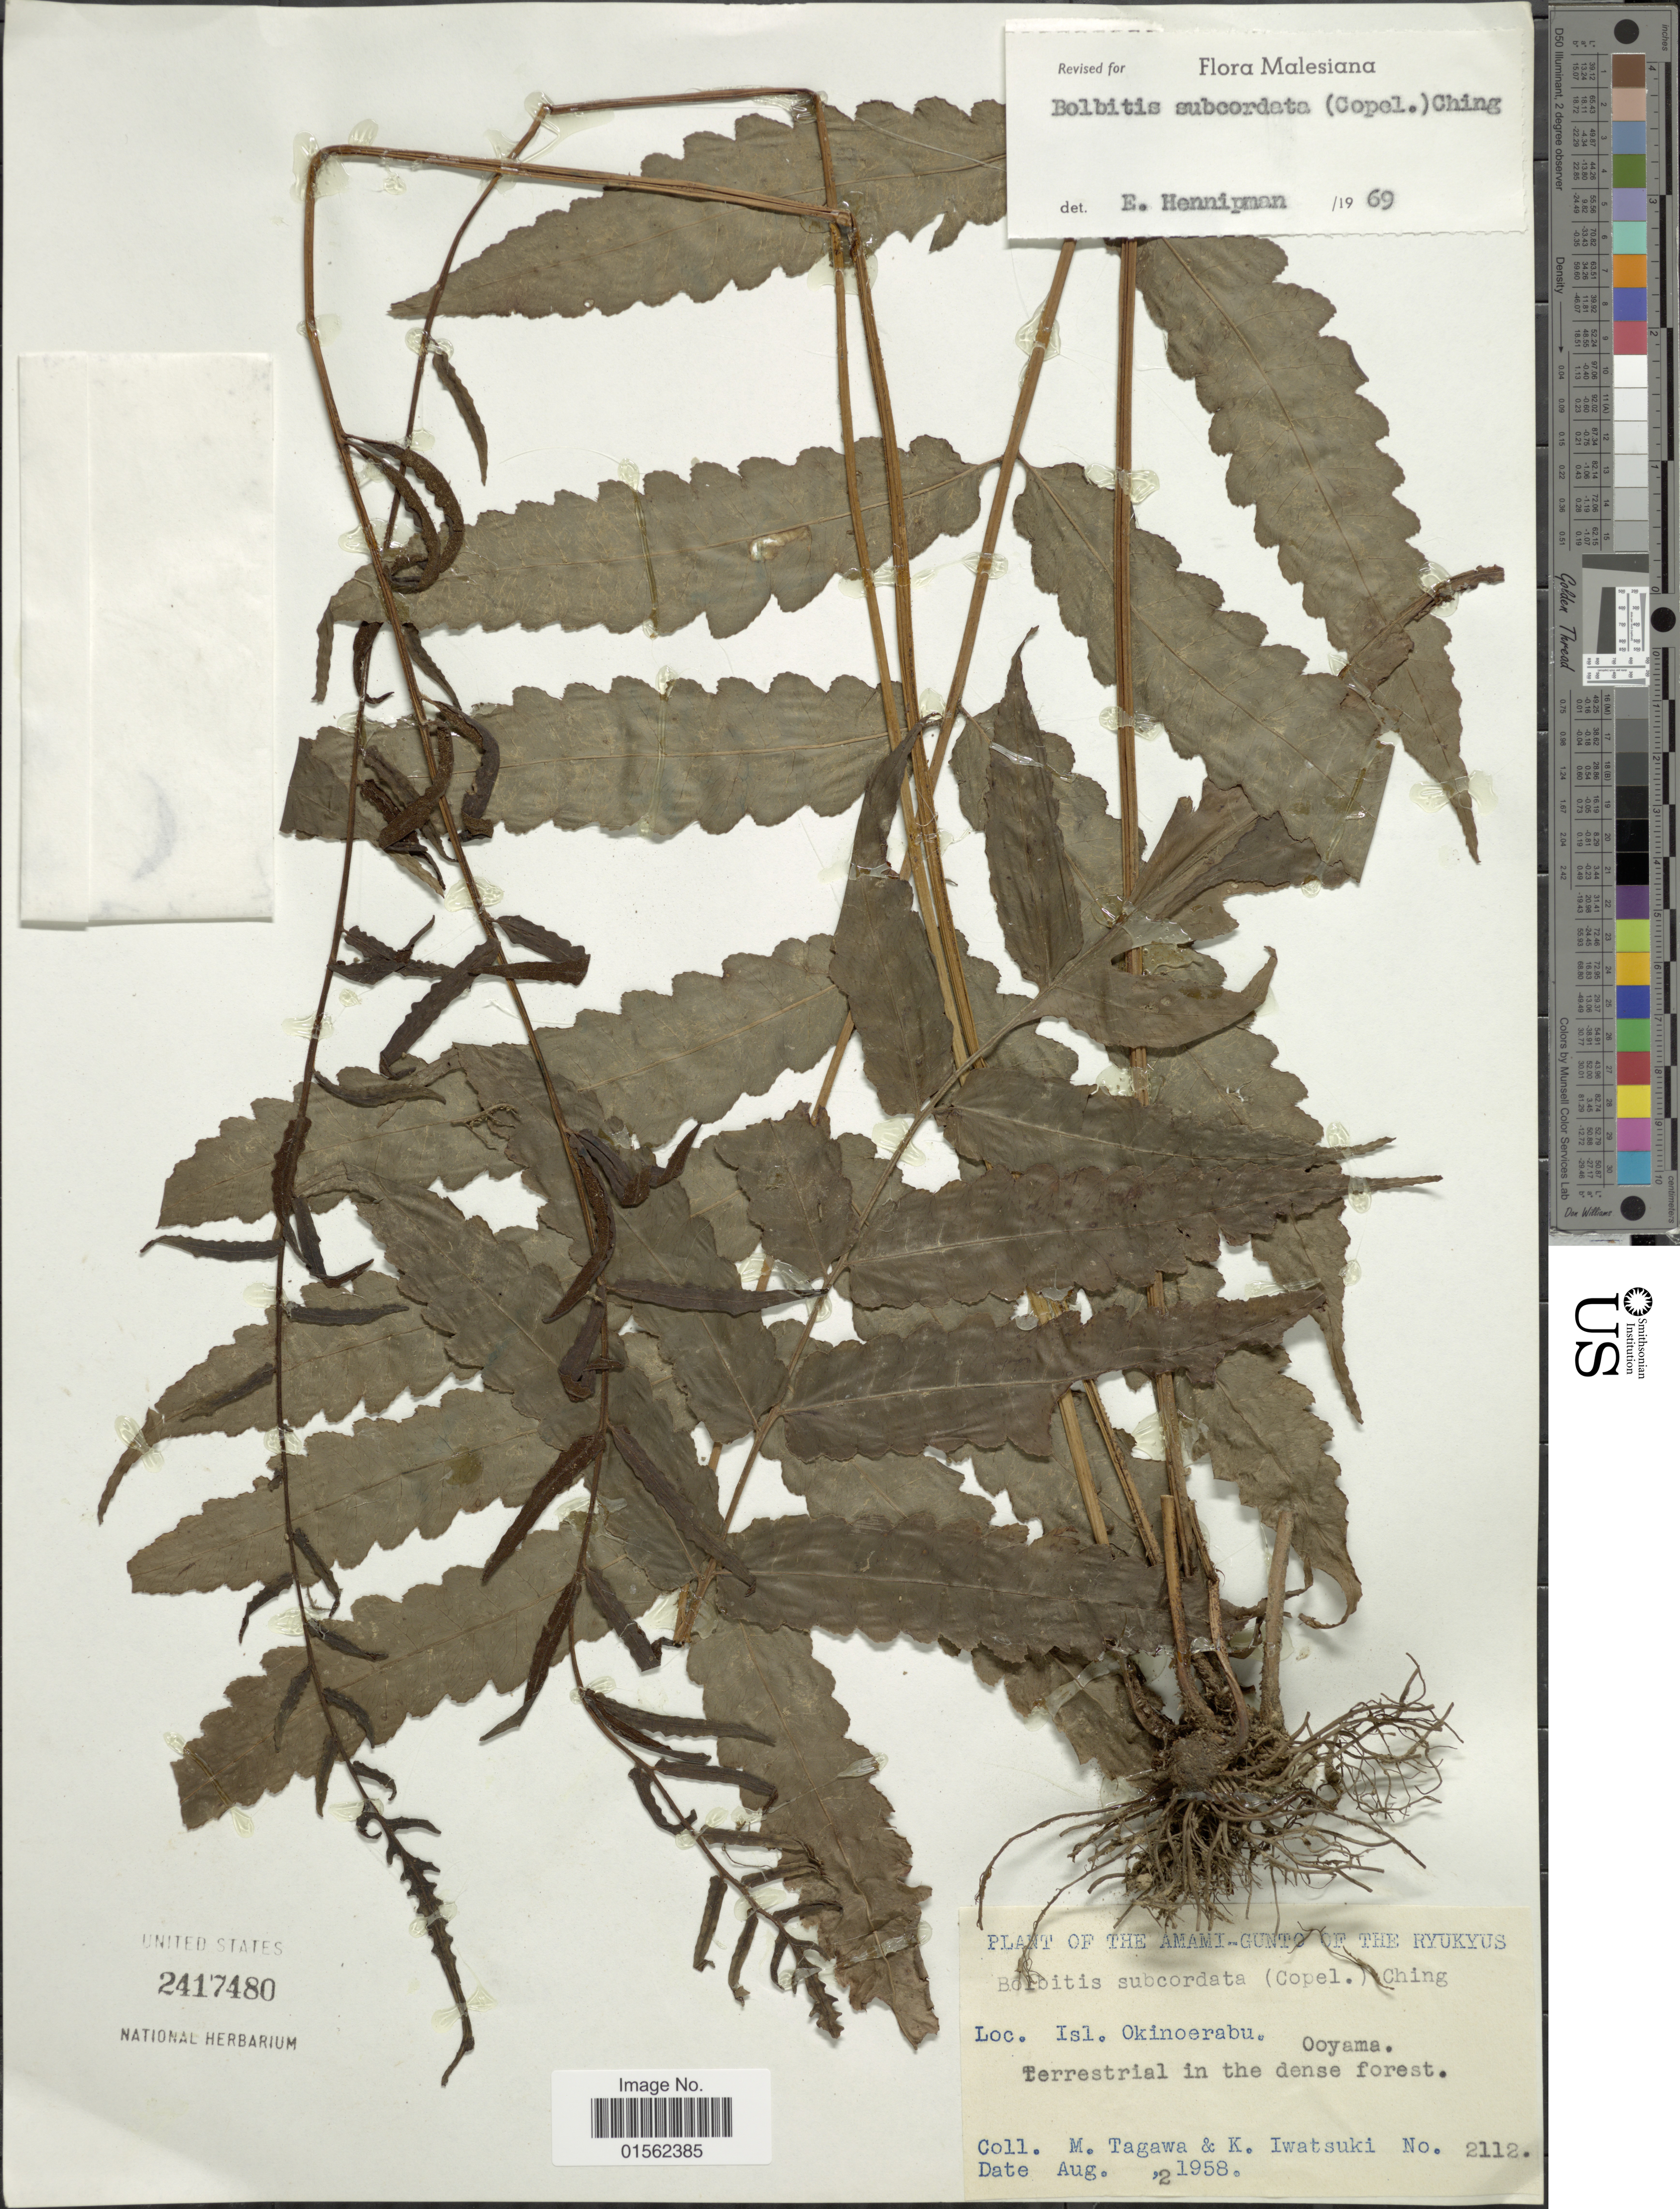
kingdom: Plantae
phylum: Tracheophyta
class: Polypodiopsida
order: Polypodiales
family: Dryopteridaceae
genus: Bolbitis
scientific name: Bolbitis subcordata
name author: (Copel.) Ching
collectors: M. Tagawa & K. Iwatsuki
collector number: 2112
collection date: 1958-08-02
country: Japan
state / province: Okinawa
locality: Ammai-Gunto of the Ryukyus, Isl. Okinoerabu, Ooyama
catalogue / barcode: US 2417480